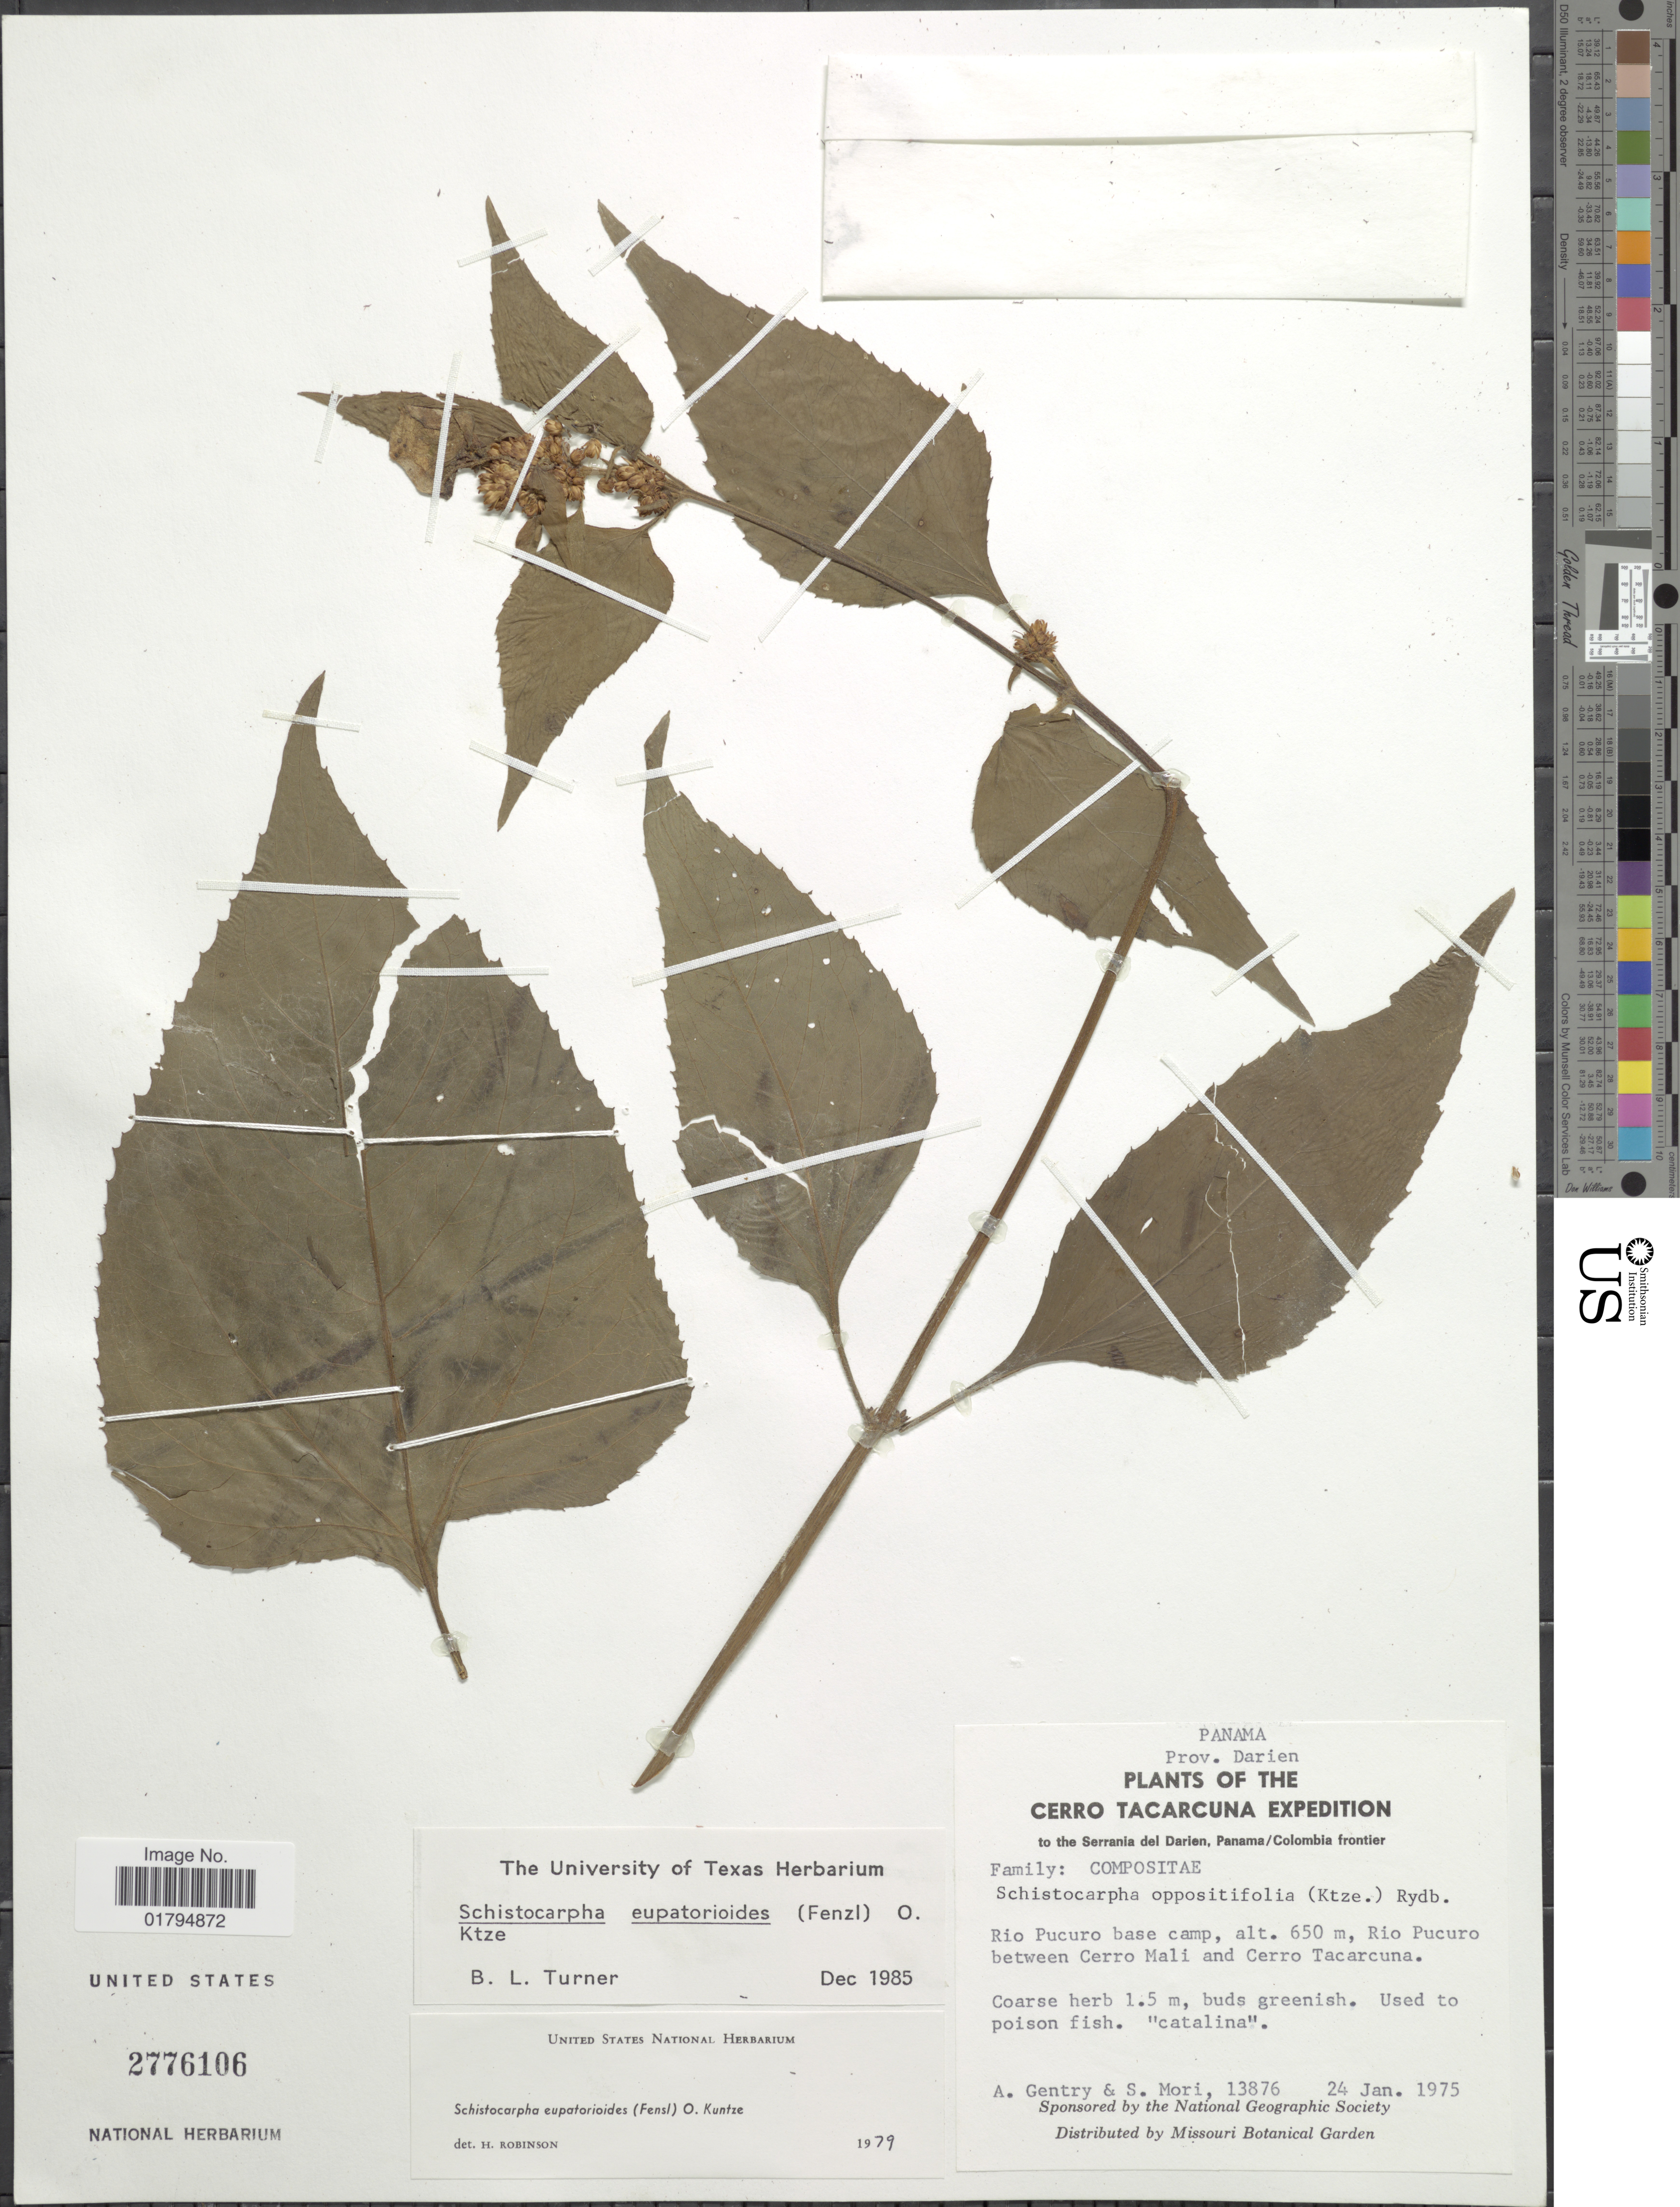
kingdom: Plantae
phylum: Tracheophyta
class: Magnoliopsida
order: Asterales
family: Asteraceae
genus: Schistocarpha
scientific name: Schistocarpha eupatorioides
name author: (Fenzl) Kuntze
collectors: A. H. Gentry & S. Mori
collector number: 13876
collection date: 1975-01-24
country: Panama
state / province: Darién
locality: Rio Pucuro base camp, Rio Pucuro between Cerro Mali and Cerro Tacarcuna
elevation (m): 650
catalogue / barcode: US 2776106